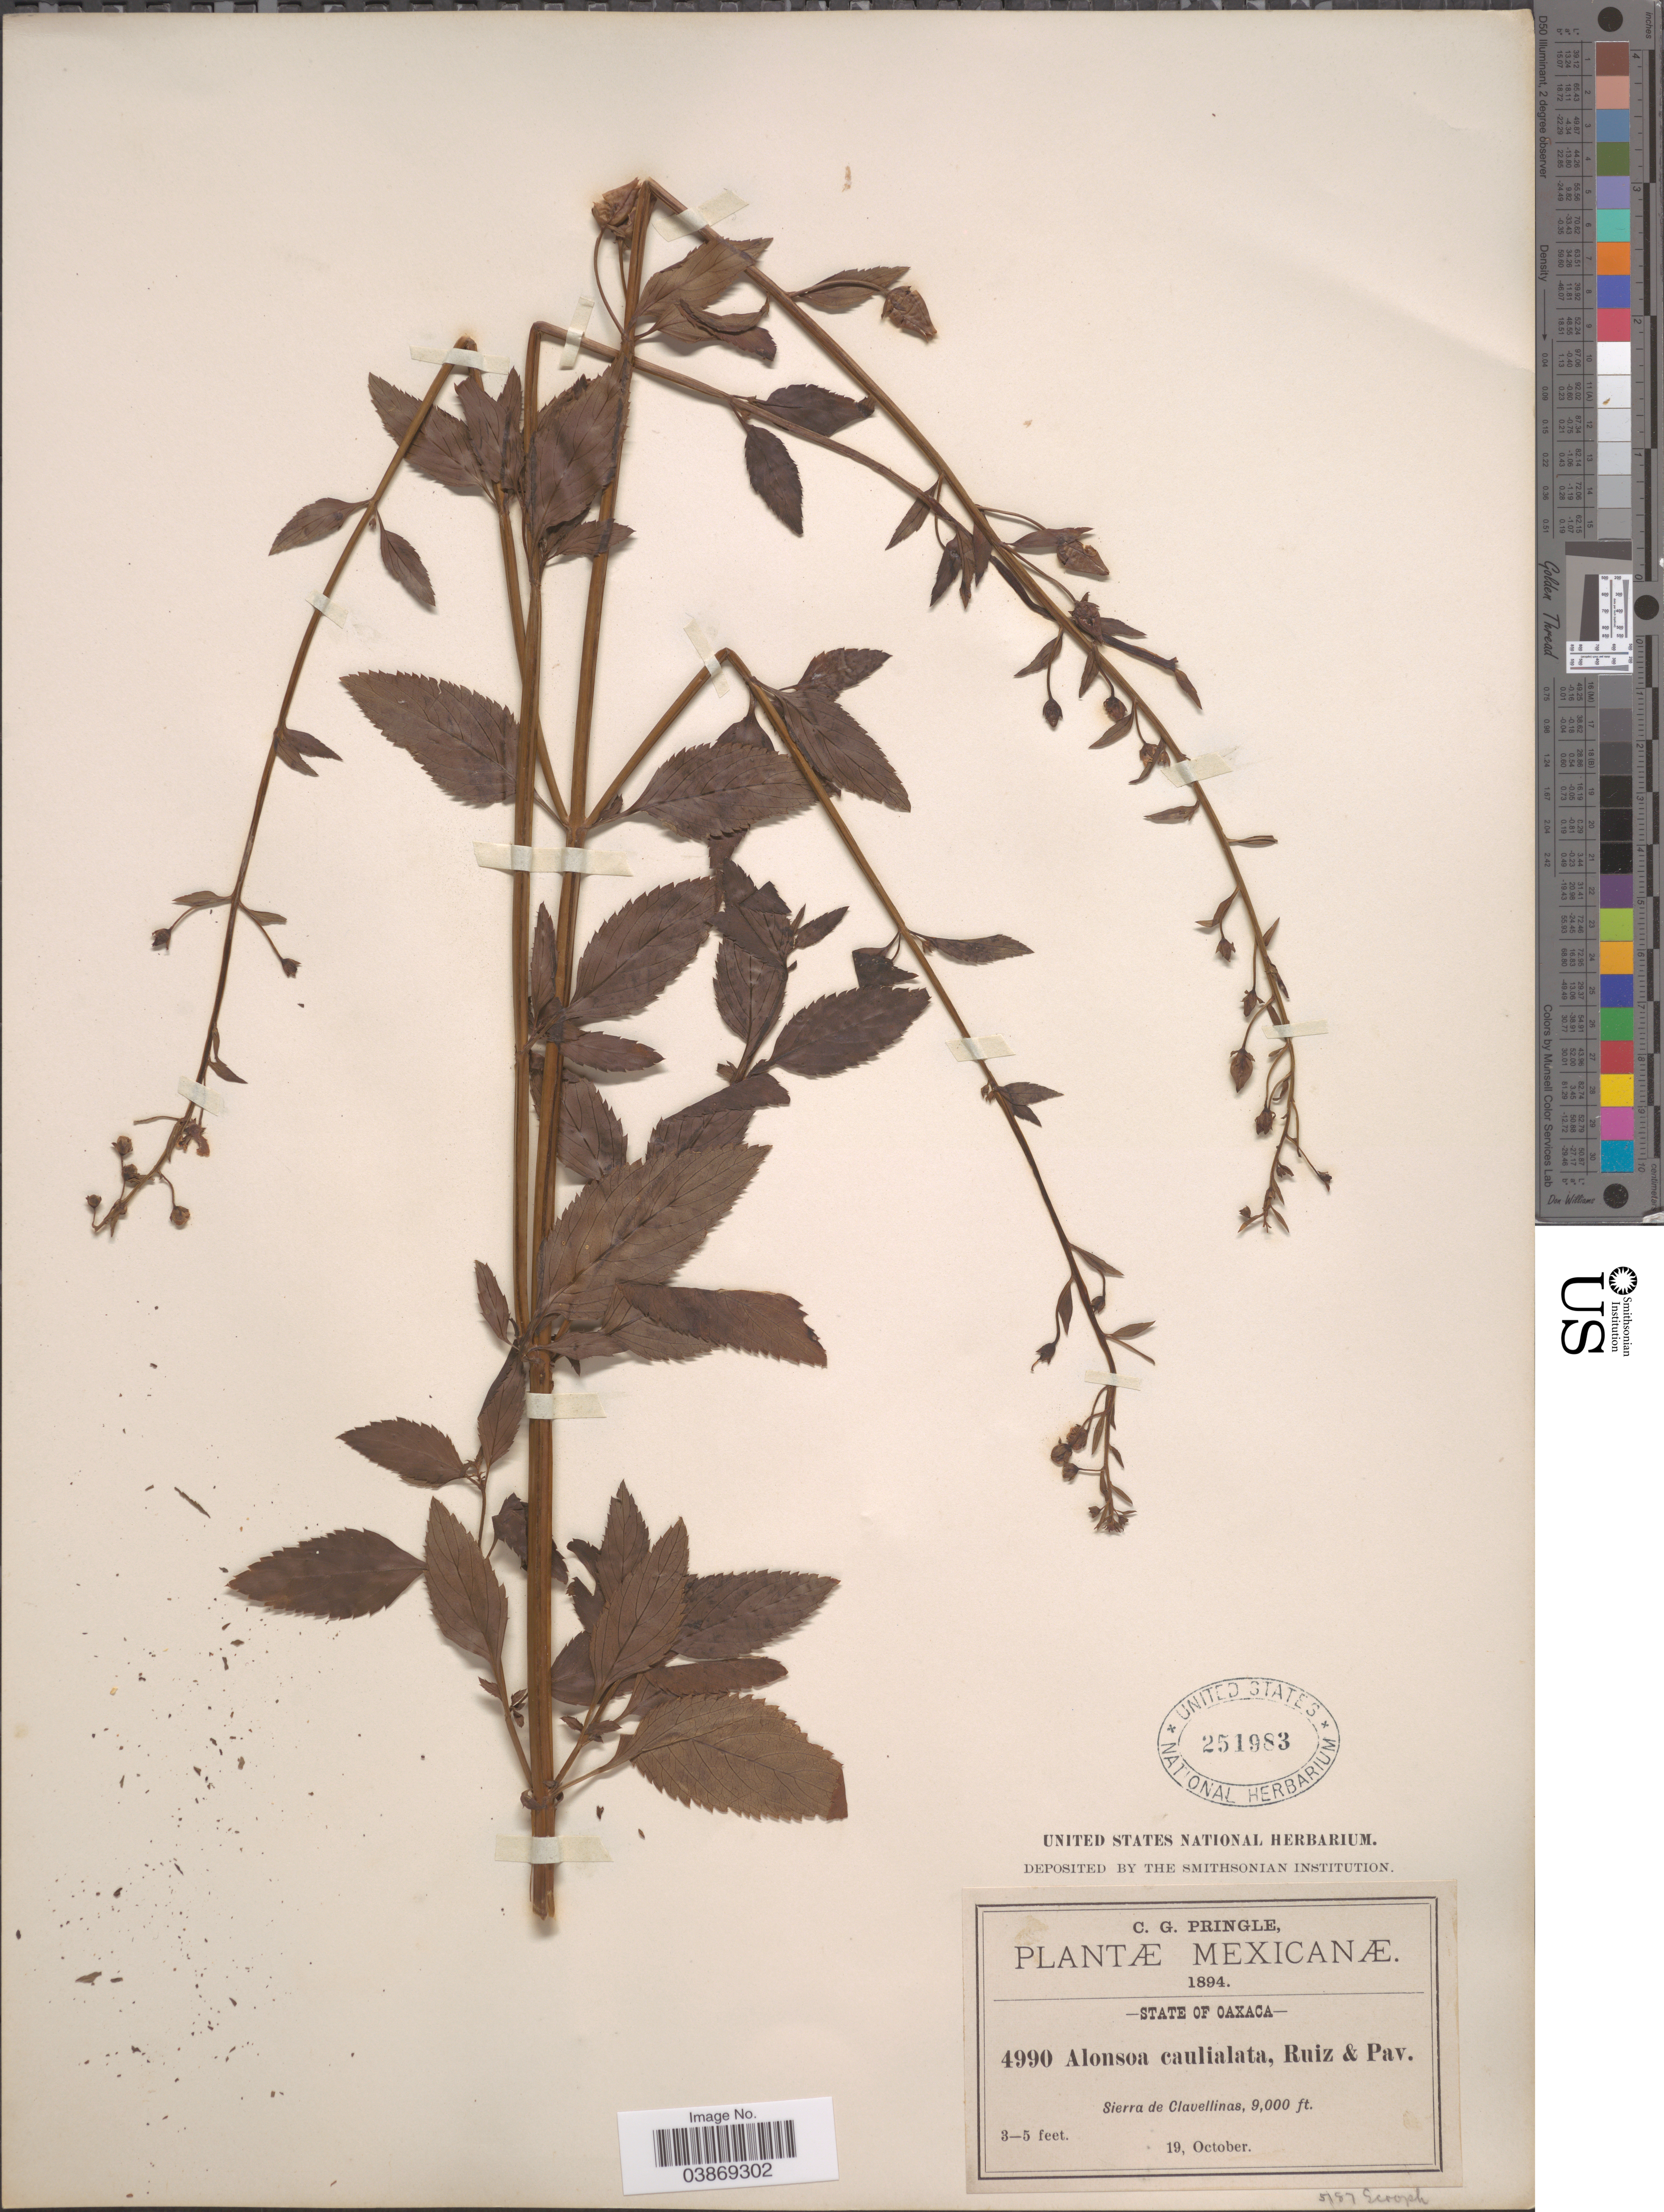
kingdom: Plantae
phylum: Tracheophyta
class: Magnoliopsida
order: Lamiales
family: Scrophulariaceae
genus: Alonsoa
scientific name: Alonsoa meridionalis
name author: (L. f.) Kuntze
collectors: C. G. Pringle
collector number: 4990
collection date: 1894-10-19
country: Mexico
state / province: Oaxaca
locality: Sierra de Clavellinas.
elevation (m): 2743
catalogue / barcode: US 251983